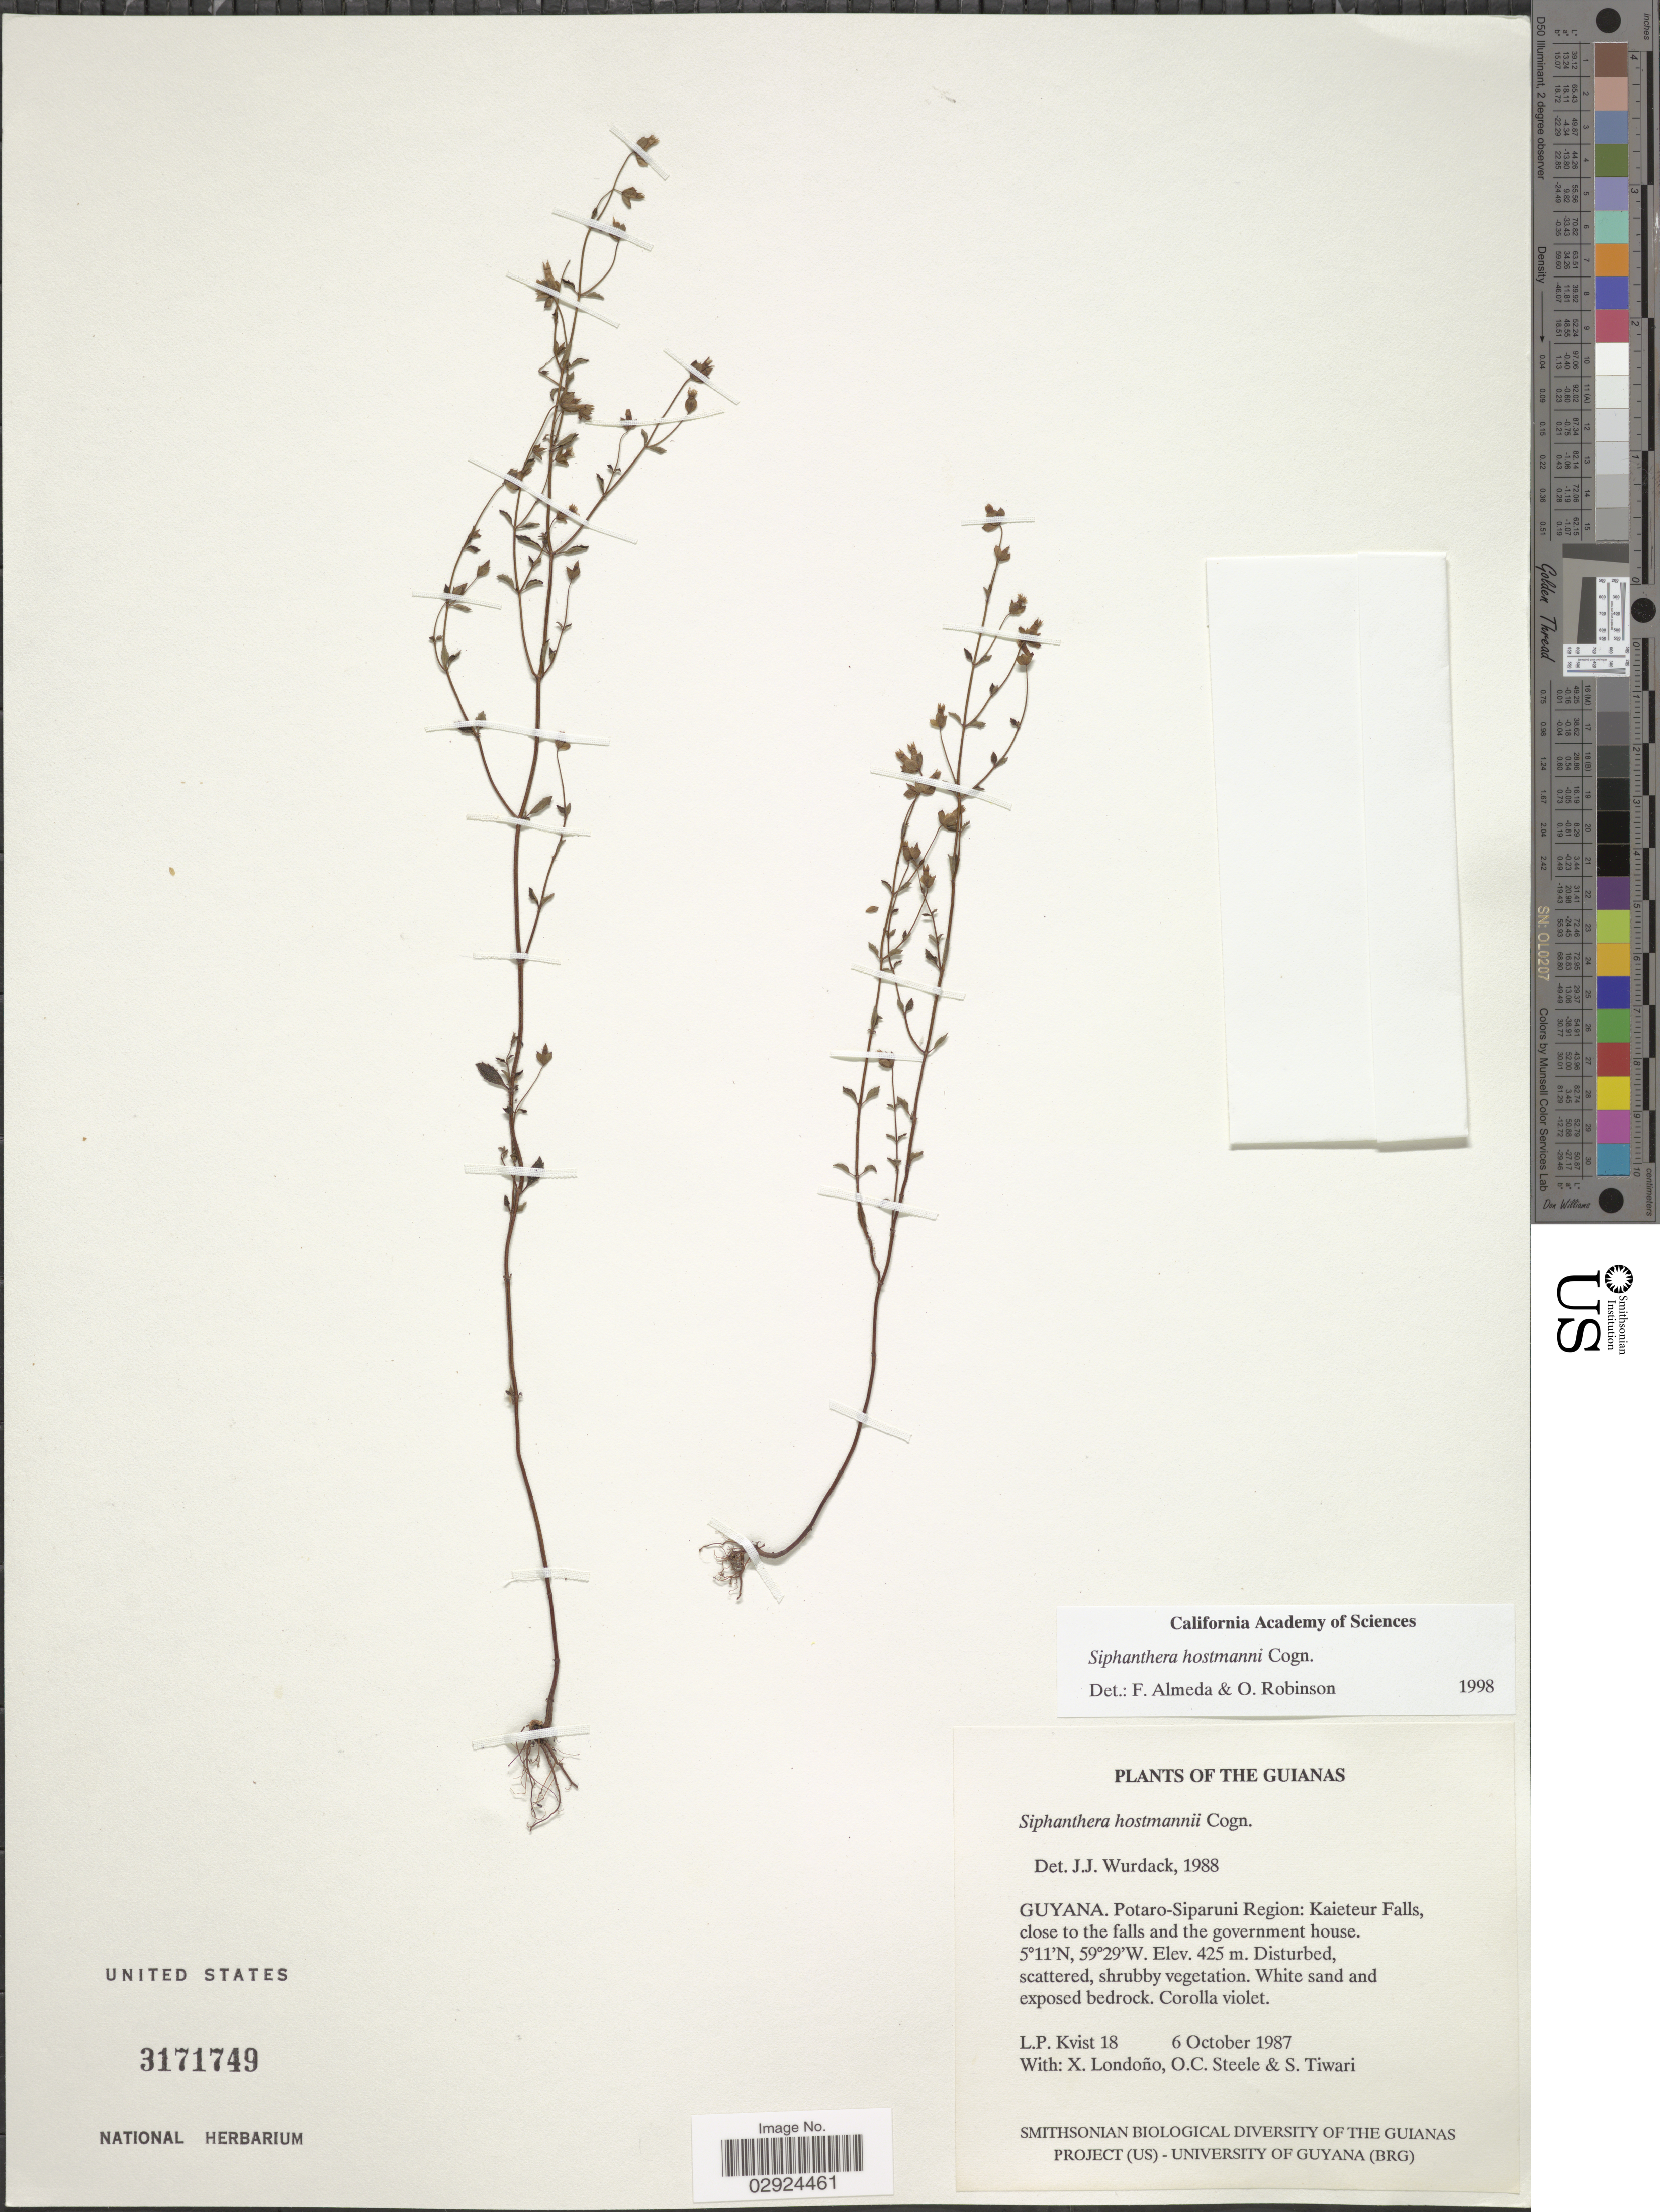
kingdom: Plantae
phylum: Tracheophyta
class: Magnoliopsida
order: Myrtales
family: Melastomataceae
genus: Siphanthera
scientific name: Siphanthera hostmannii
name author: Cogn.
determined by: Wurdack, John J., (US), US (UNITED STATES)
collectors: L. P. Kvist, X. Londoño, O. C. Steele & S. Tiwari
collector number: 18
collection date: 1987-10-06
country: Guyana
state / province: Potaro-Siparuni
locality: Potaro-Siparuni Region: Kaieteur Falls, close to the falls and the government house, The Guianas.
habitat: Disturbed, scattered, shrubby vegetation. White sand and exposed bedrock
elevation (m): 425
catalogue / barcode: US 3171749